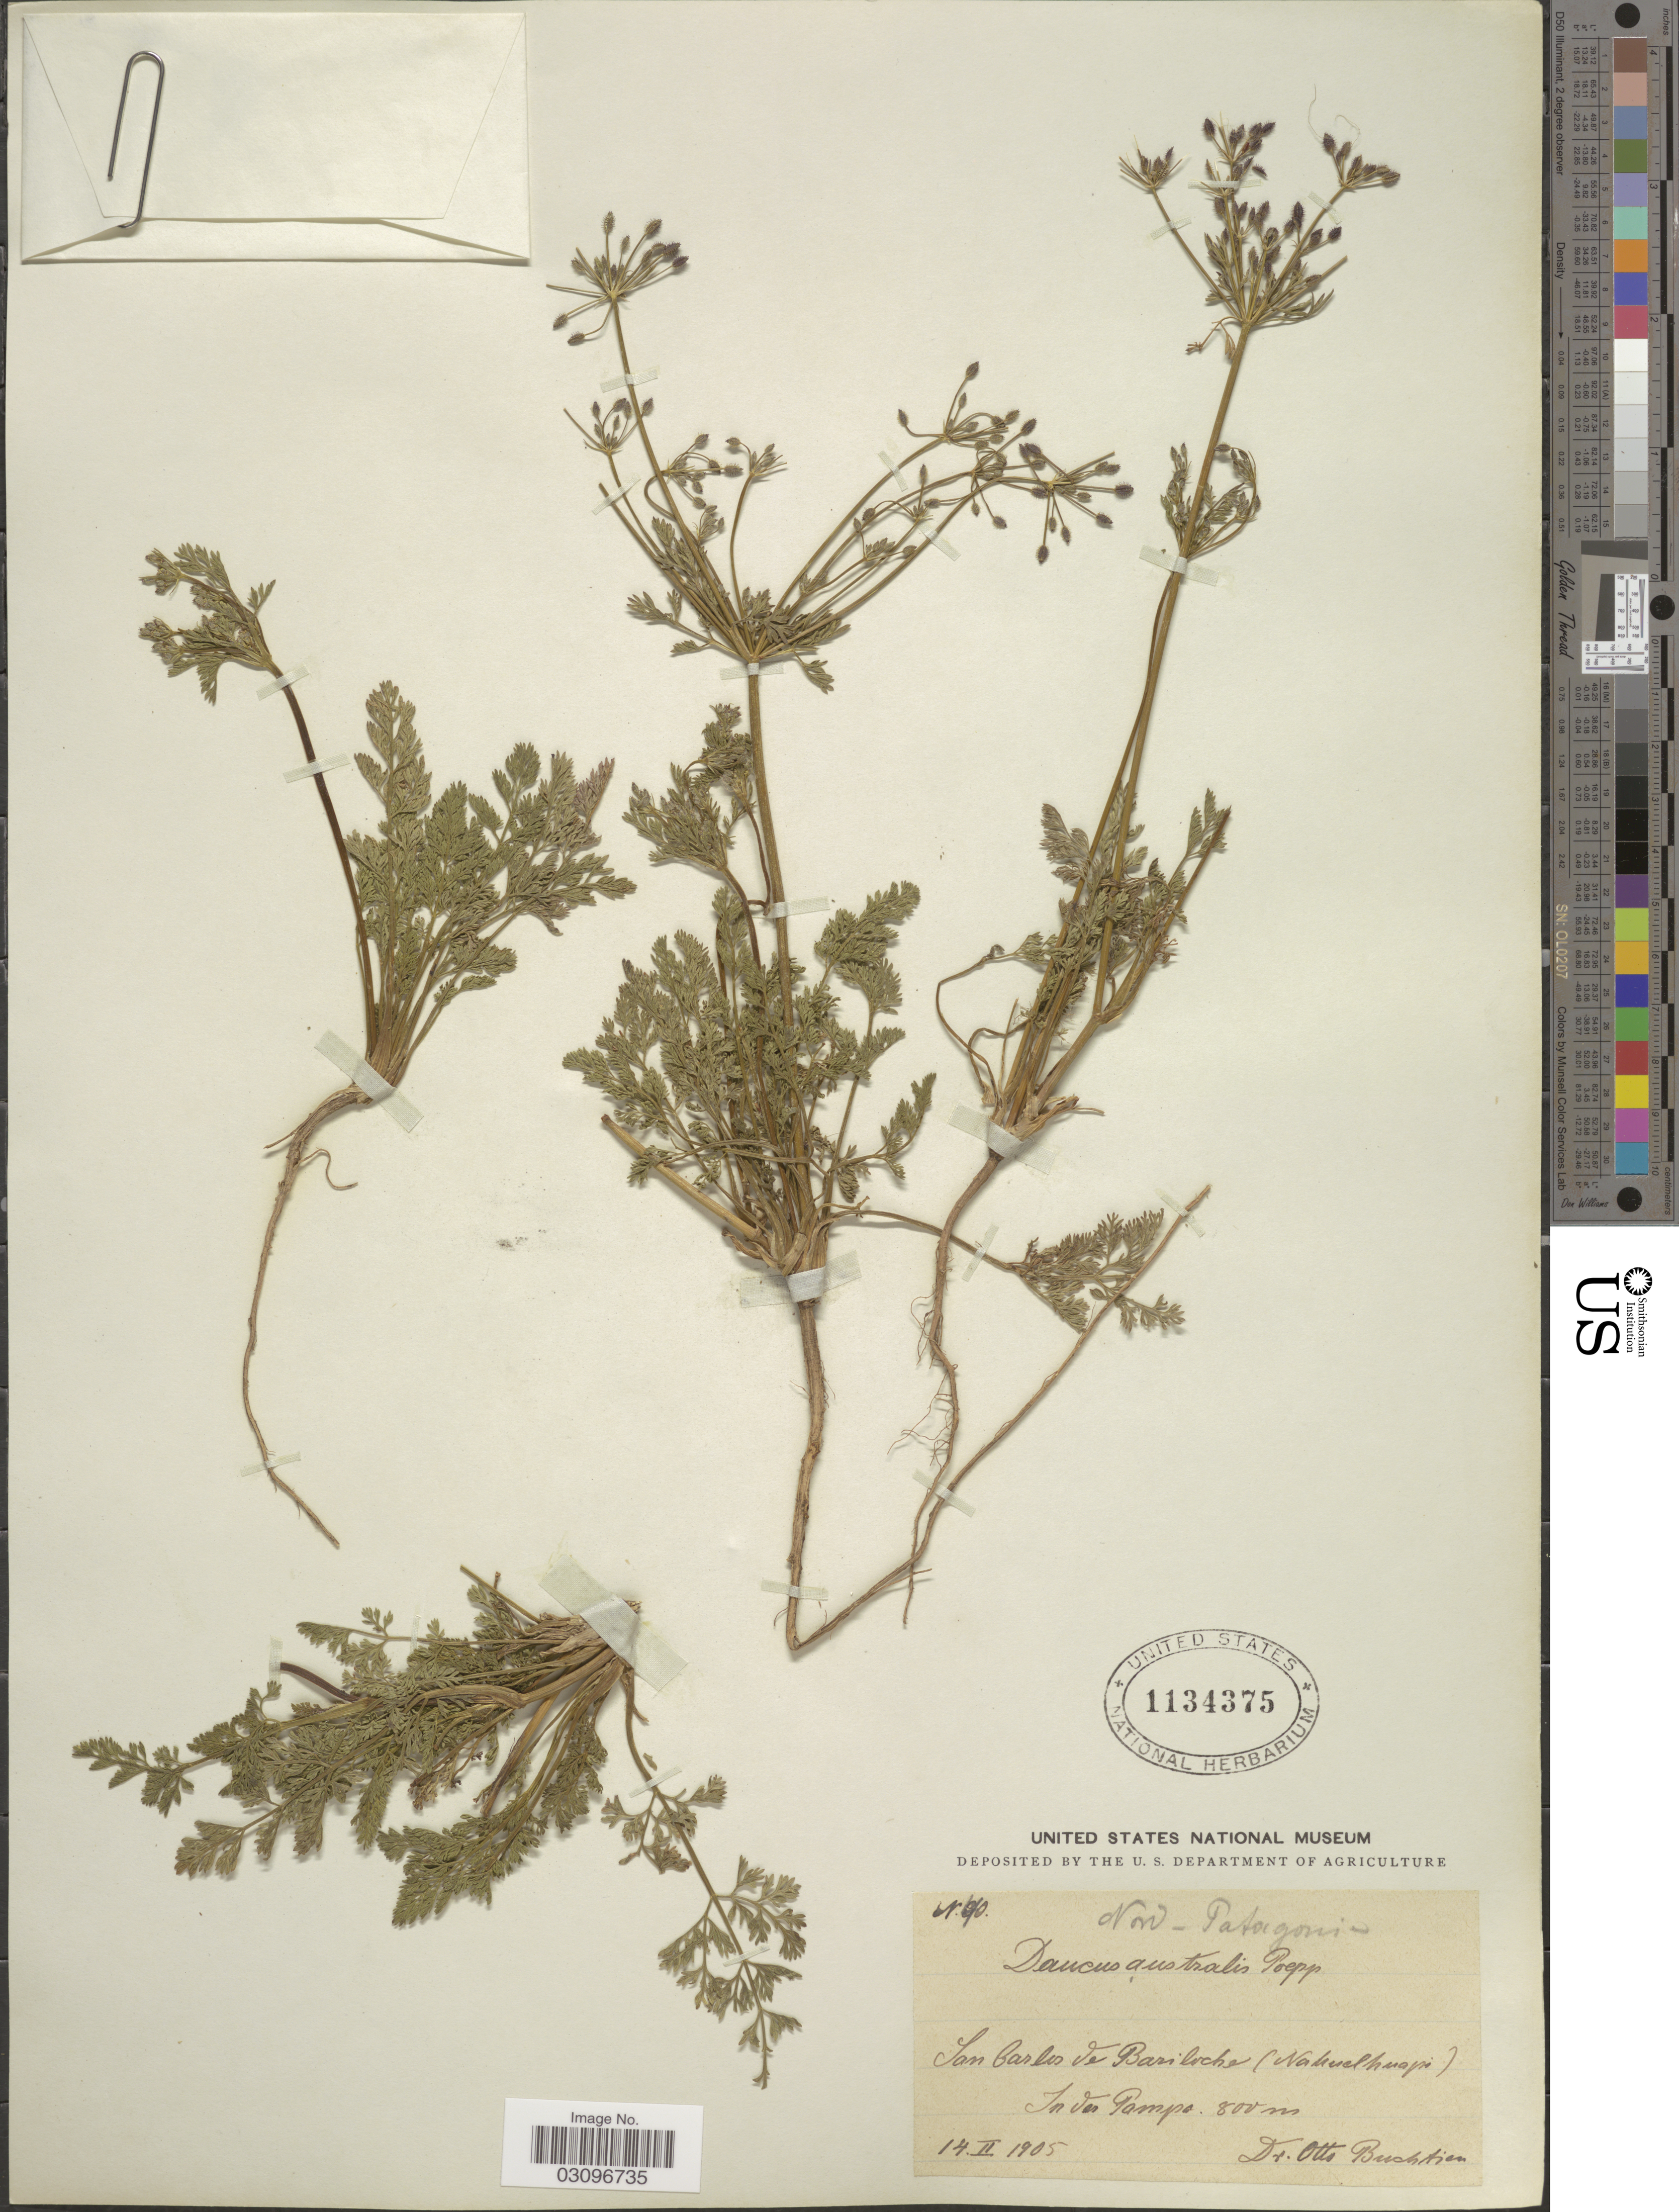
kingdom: Plantae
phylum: Tracheophyta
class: Magnoliopsida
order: Apiales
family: Apiaceae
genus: Daucus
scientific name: Daucus montanus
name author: Humb. & Bonpl. ex Spreng.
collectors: O. Buchtien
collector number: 90*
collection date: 1905-02-14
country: Argentina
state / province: La Pampa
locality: San Carlos de Bariloche (Nahuelhuapi). In des Pampa.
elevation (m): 800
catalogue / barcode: US 1134375